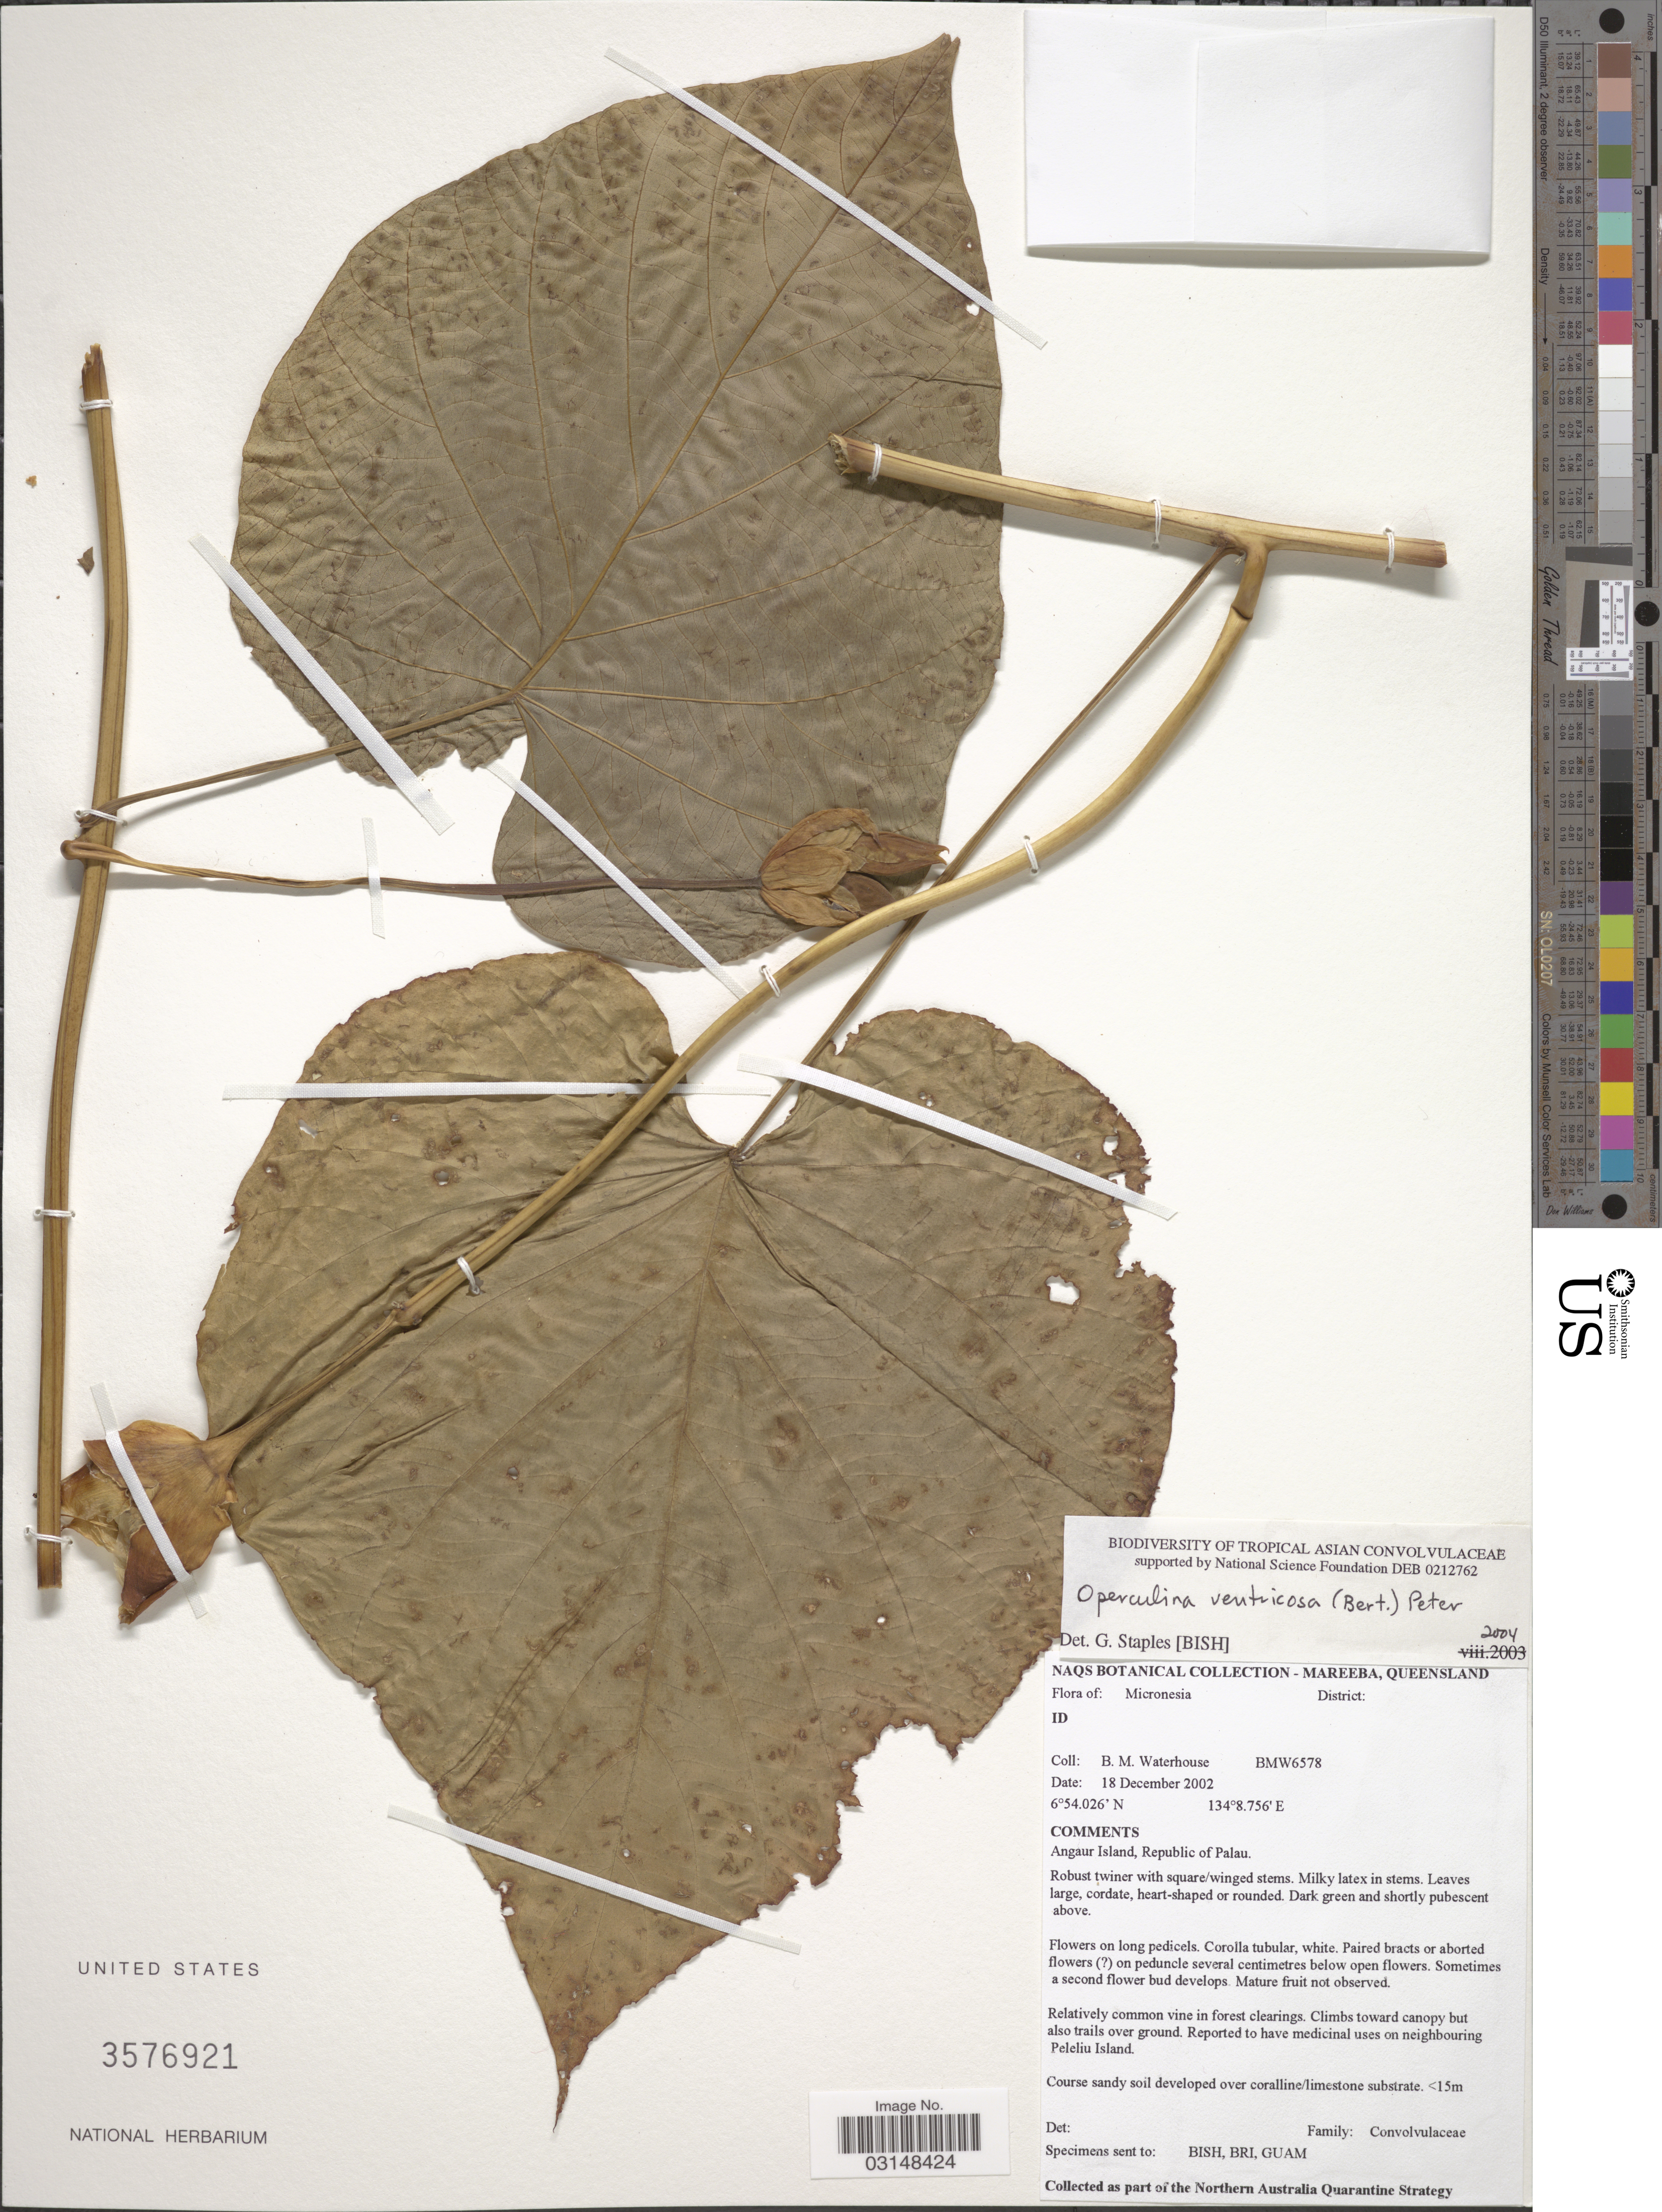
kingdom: Plantae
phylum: Tracheophyta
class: Magnoliopsida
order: Solanales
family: Convolvulaceae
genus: Operculina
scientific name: Operculina ventricosa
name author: (Aubl.) Barb. Rodr.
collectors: B. Waterhouse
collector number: BMW6578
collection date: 2002-12-18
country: Palau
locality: Micronesia, Angaur Island, Republic of Palau.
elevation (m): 15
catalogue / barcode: US 3576921